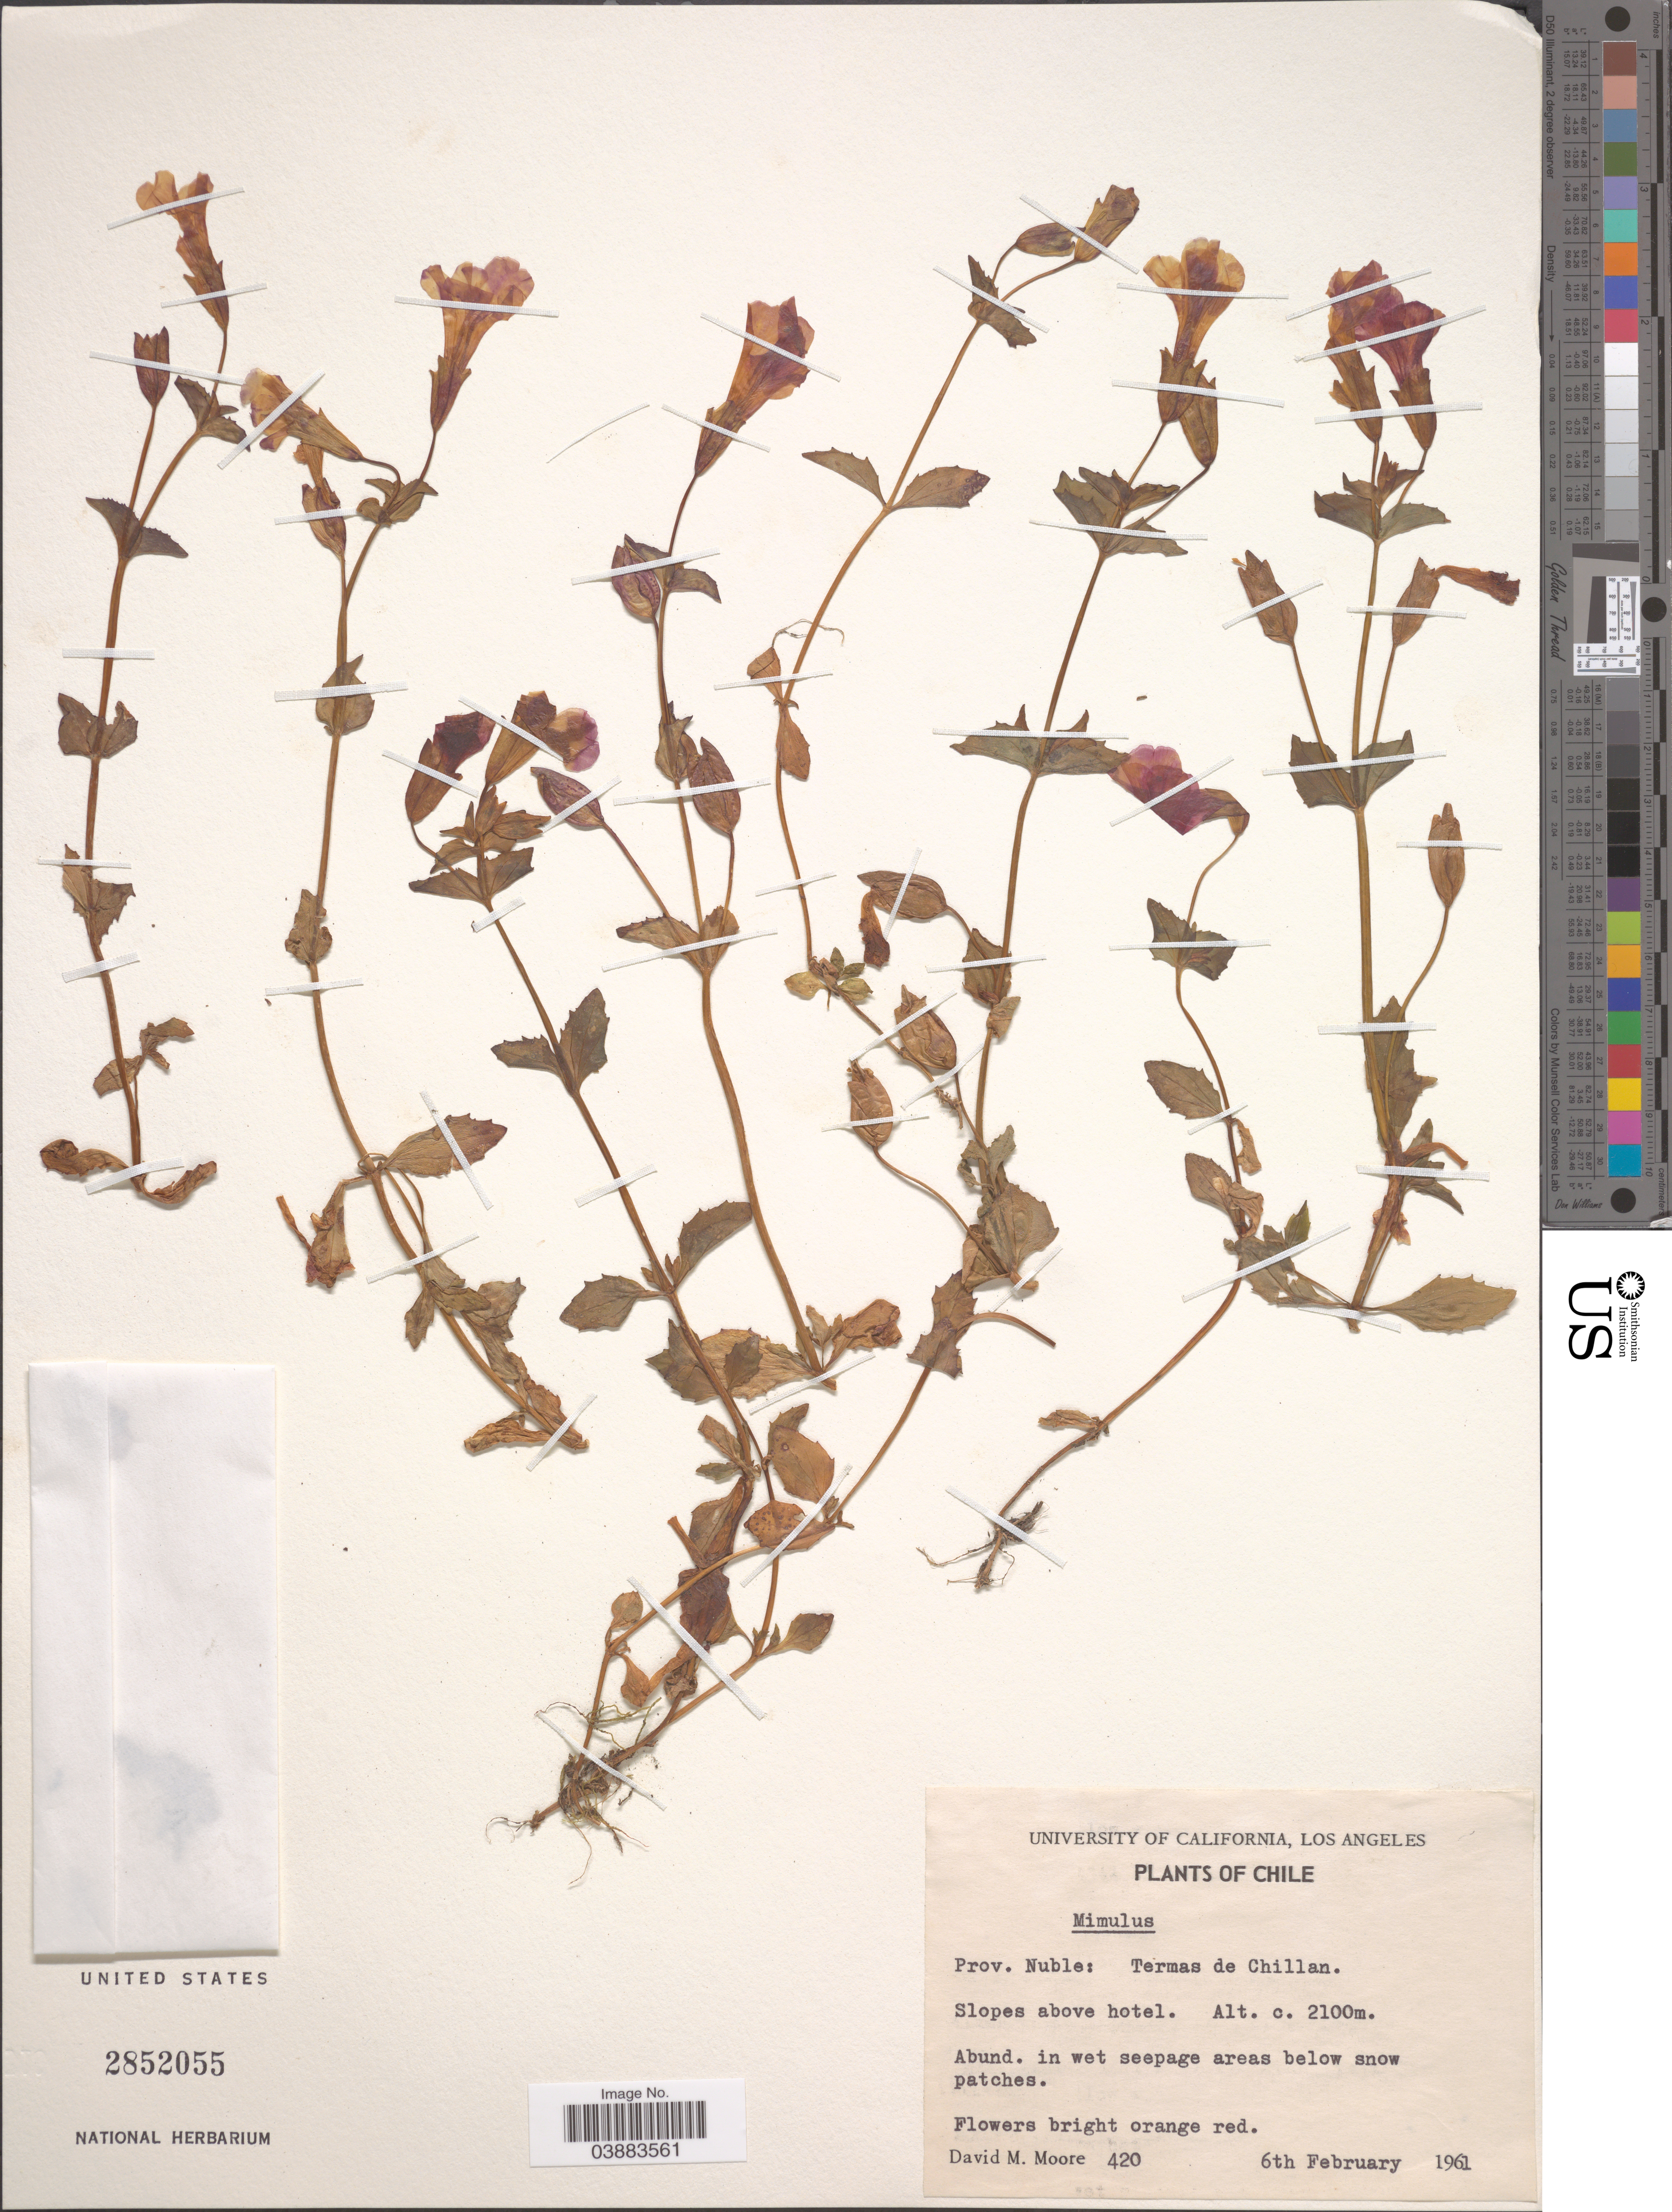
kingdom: Plantae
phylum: Tracheophyta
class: Magnoliopsida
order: Lamiales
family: Phrymaceae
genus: Mimulus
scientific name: Mimulus sp.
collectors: D. Moore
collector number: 420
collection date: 1961-02-06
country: Chile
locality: Prov. Nuble: Termas de Chillan. Slopes above hotel.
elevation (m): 2100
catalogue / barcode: US 2852055